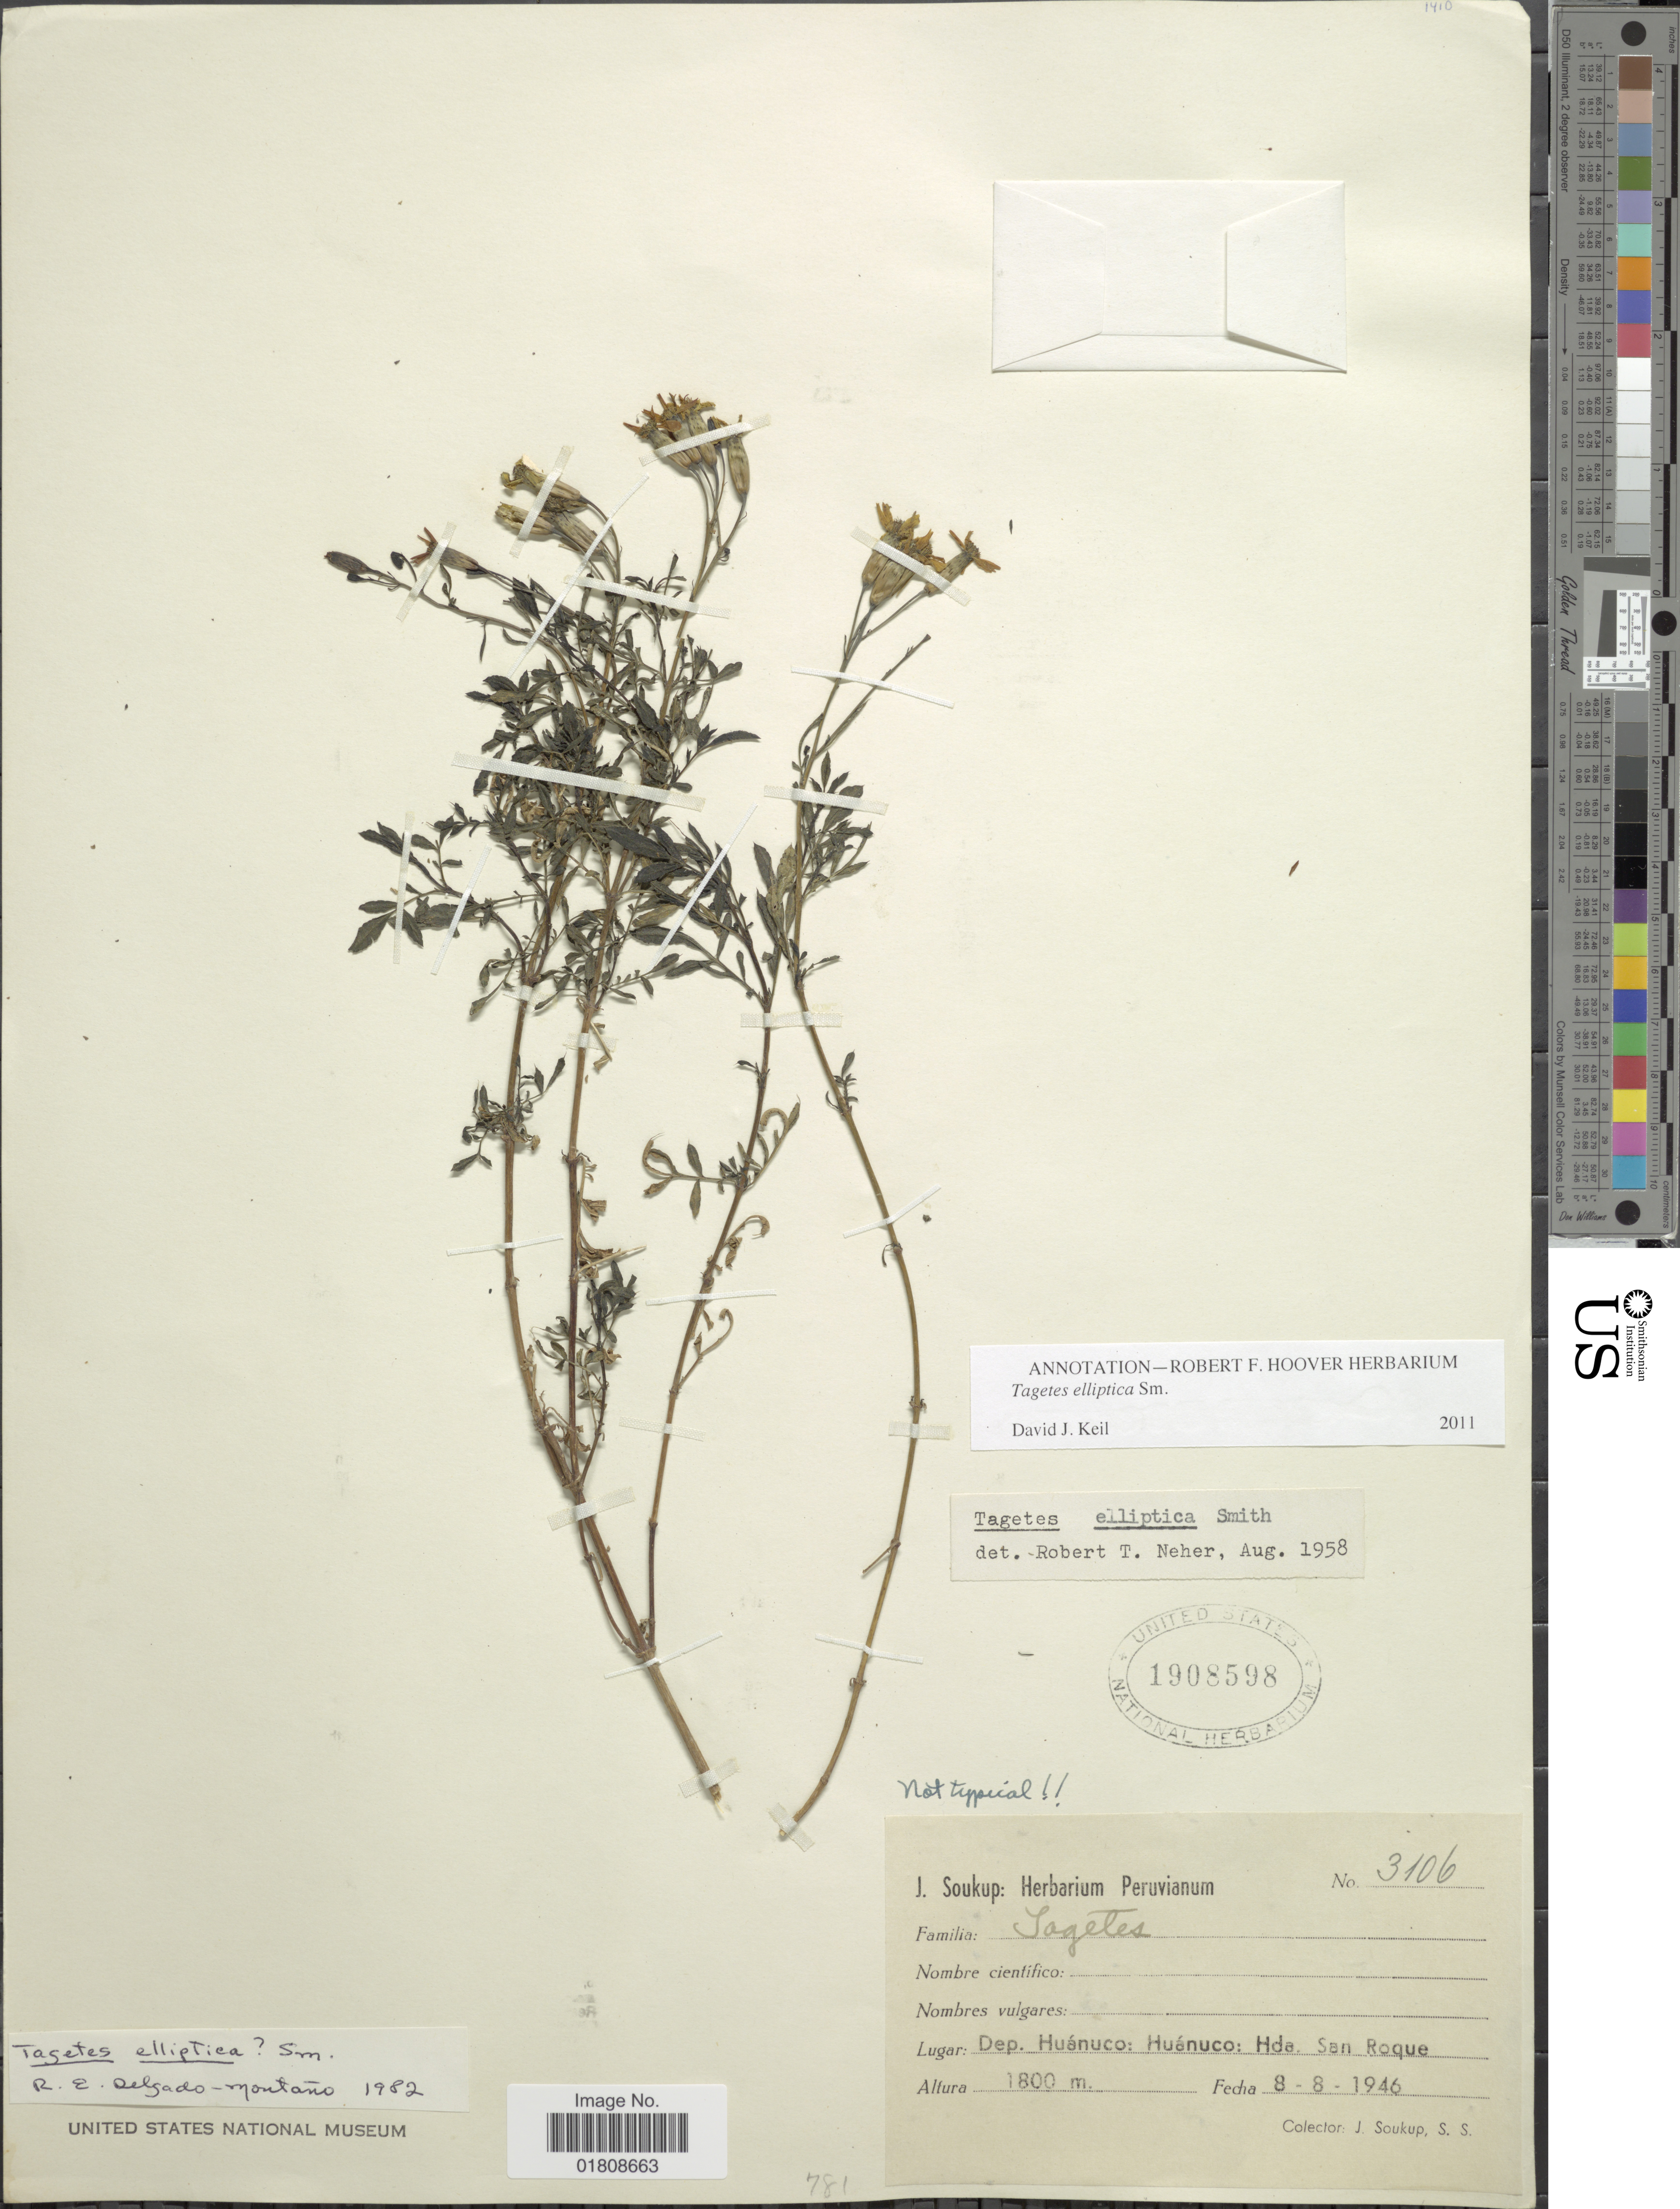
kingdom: Plantae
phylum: Tracheophyta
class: Magnoliopsida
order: Asterales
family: Asteraceae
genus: Tagetes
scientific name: Tagetes elliptica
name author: Sm. in Rees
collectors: J. Soukup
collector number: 3106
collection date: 1946-08-08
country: Peru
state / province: Huánuco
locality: Dep. Huanuco, Hda. San Roque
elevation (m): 1800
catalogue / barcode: US 1908598